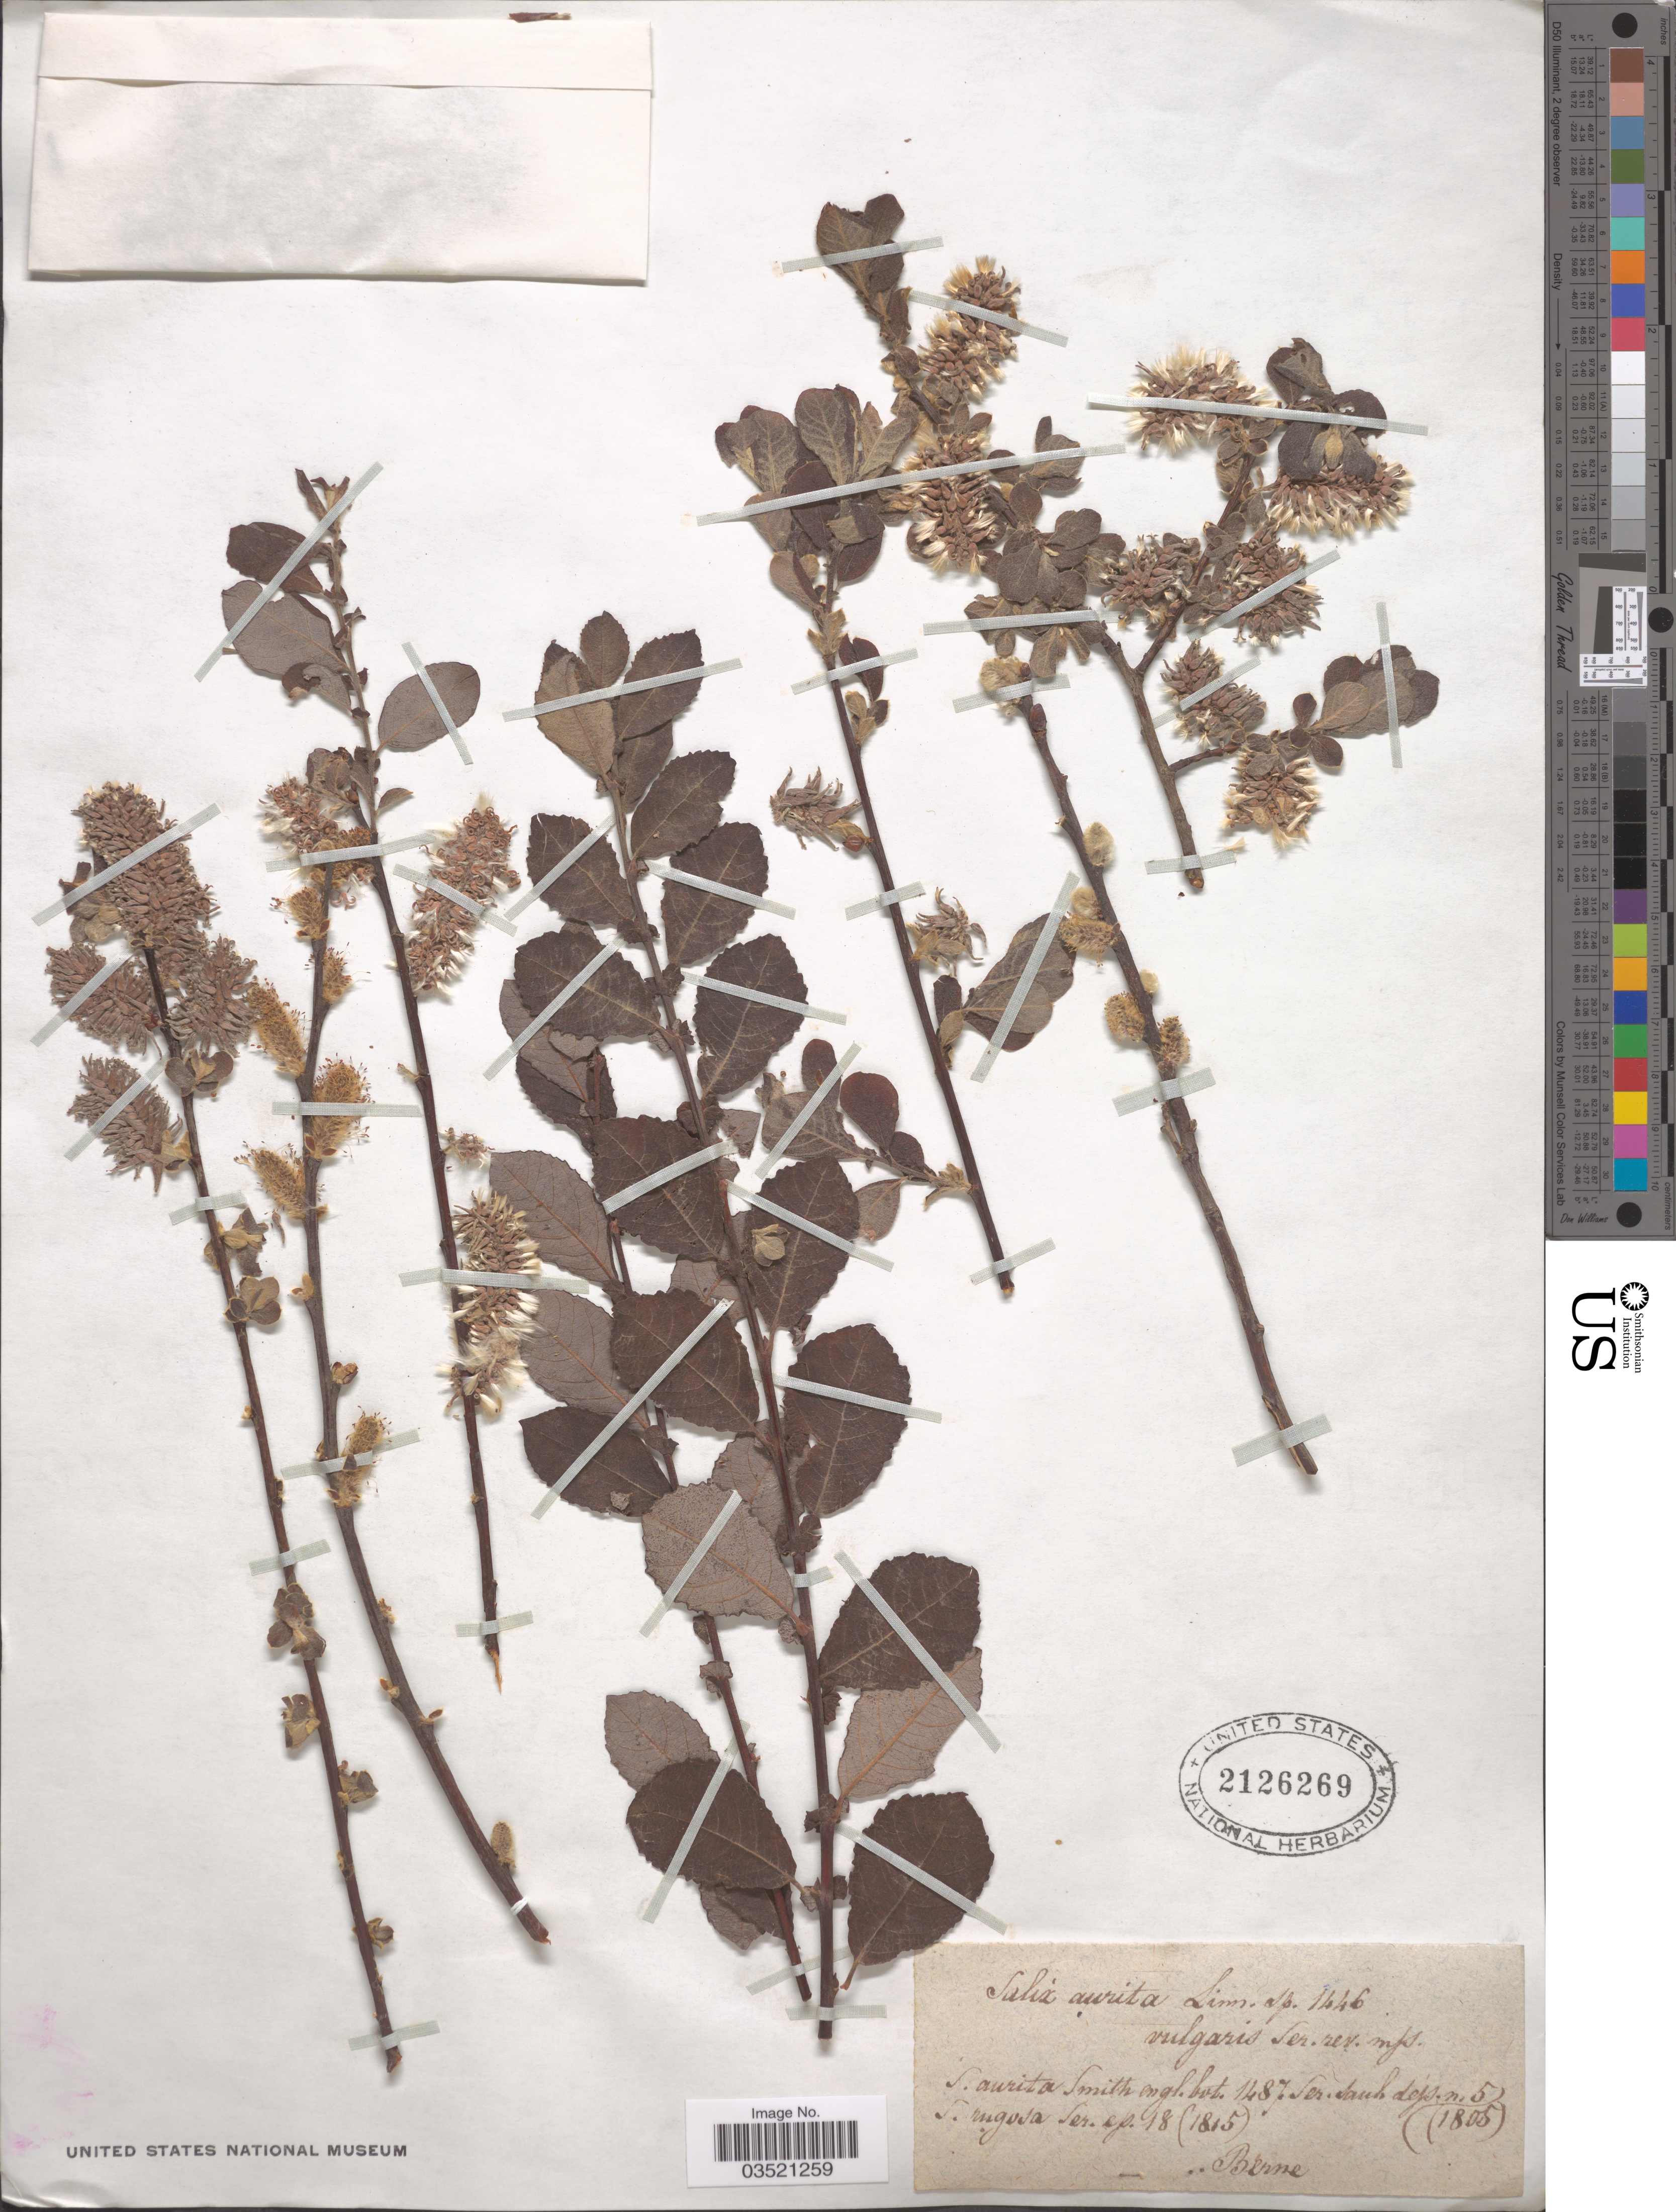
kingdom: Plantae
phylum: Tracheophyta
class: Magnoliopsida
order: Malpighiales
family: Salicaceae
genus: Salix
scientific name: Salix aurita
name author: L.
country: Switzerland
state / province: Bern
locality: Berne.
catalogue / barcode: US 2126269